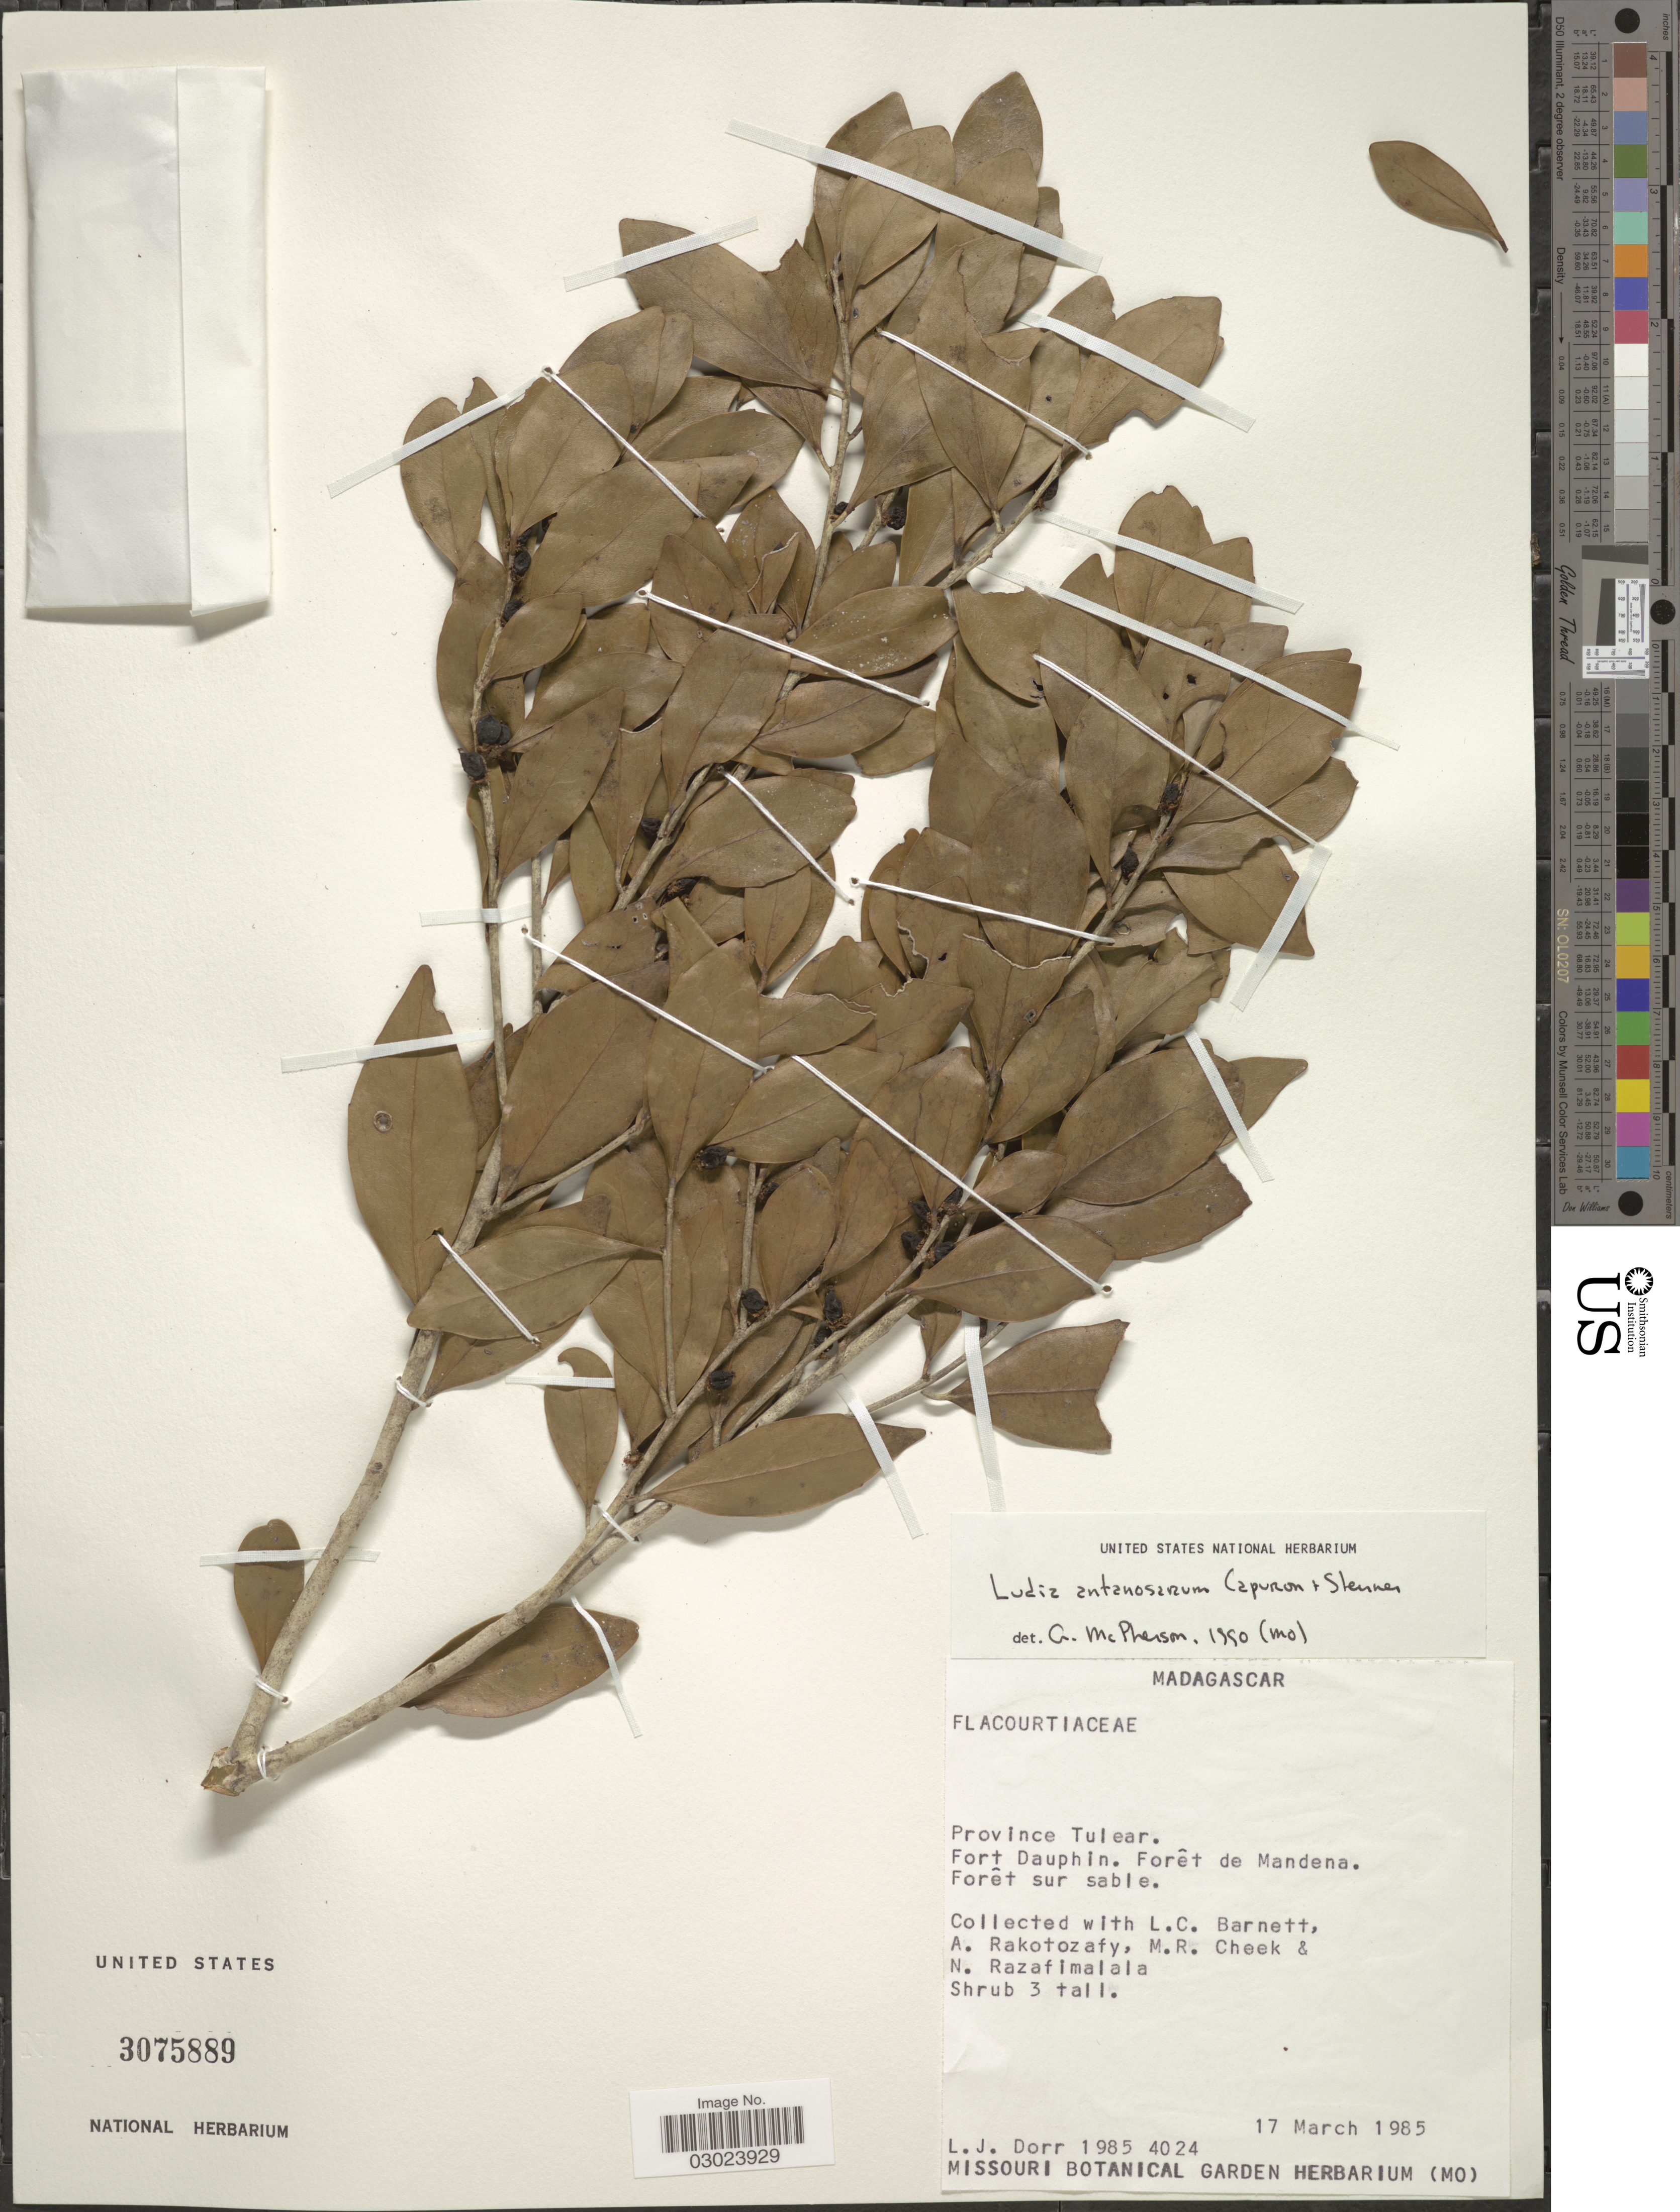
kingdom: Plantae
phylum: Tracheophyta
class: Magnoliopsida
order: Malpighiales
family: Salicaceae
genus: Ludia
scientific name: Ludia antanosarum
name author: Capuron & Sleumer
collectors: L. J. Dorr, L. C. Barnett, A. Rakotozafy, M. Cheek & N. Razafimalala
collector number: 1985/4024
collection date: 1985-03-17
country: Madagascar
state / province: Anosy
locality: Province Tulear. Fort Dauphin. Forêt de Mandena.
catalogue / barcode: US 3075889